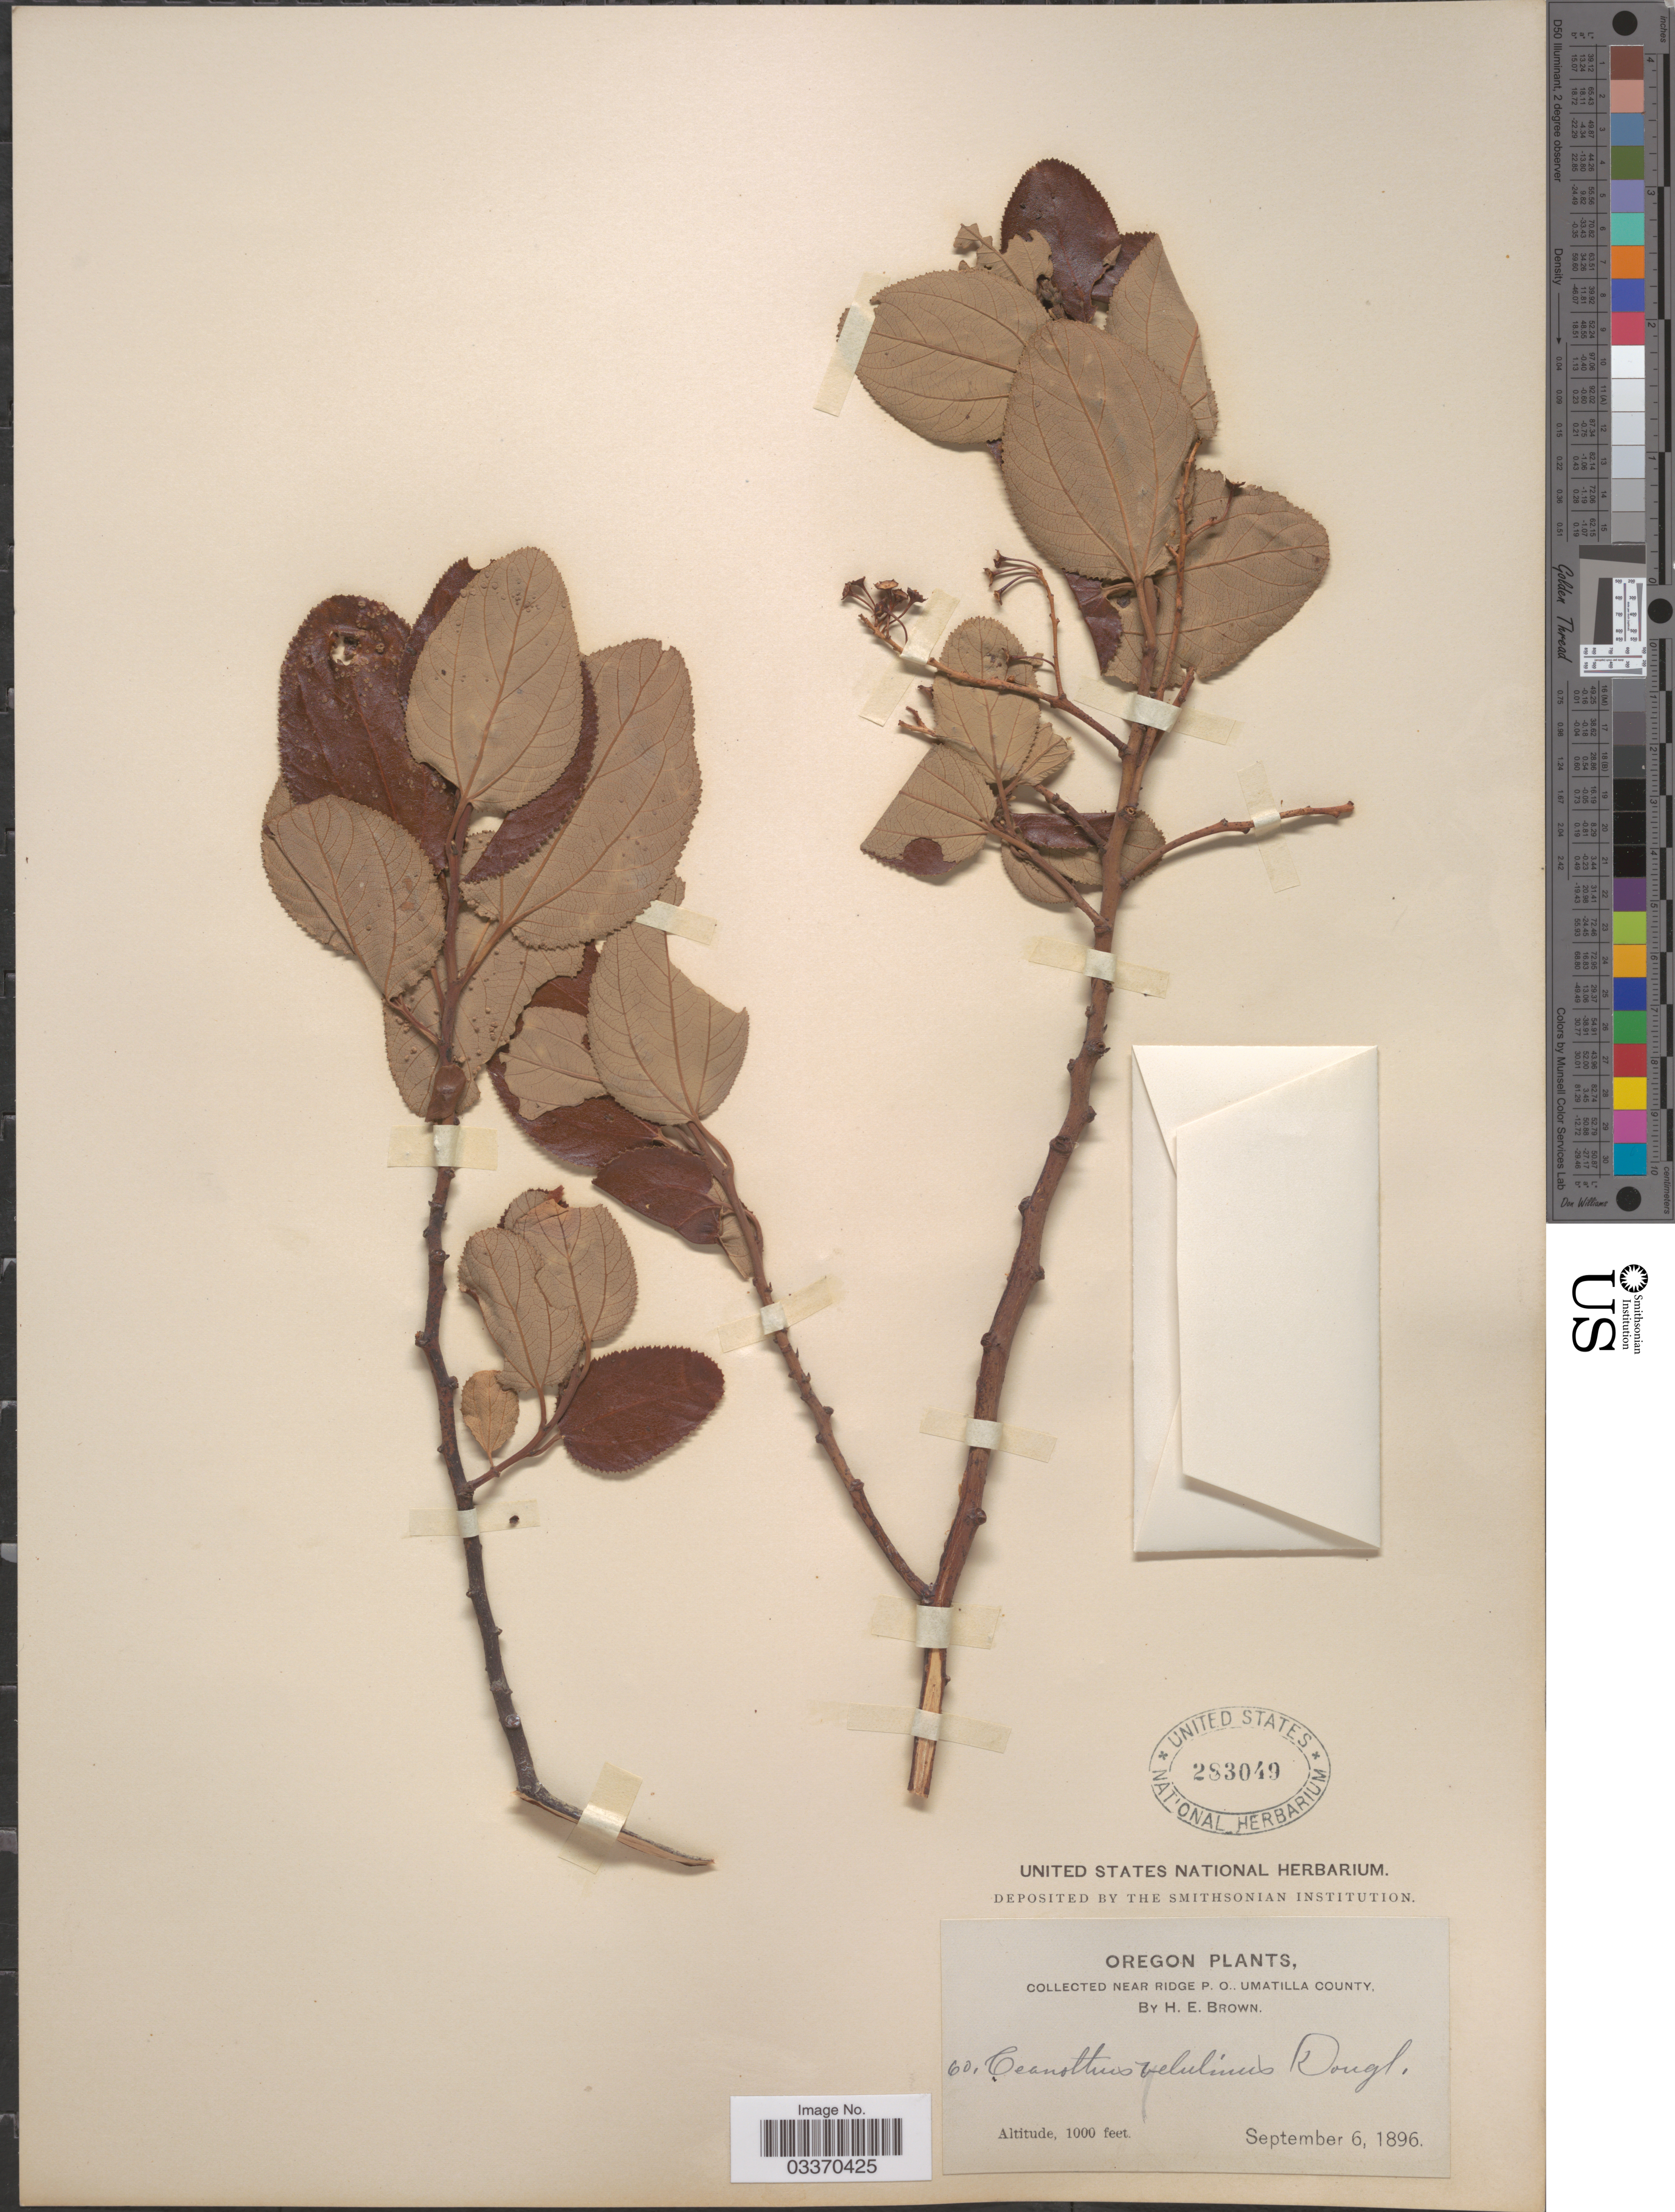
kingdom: Plantae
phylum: Tracheophyta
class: Magnoliopsida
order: Rosales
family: Rhamnaceae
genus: Ceanothus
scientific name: Ceanothus velutinus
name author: Douglas ex Hook.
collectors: H. E. Brown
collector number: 60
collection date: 1896-09-06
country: United States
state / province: Oregon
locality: Near ridge P. O. Umatilla County.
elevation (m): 305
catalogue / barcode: US 283049